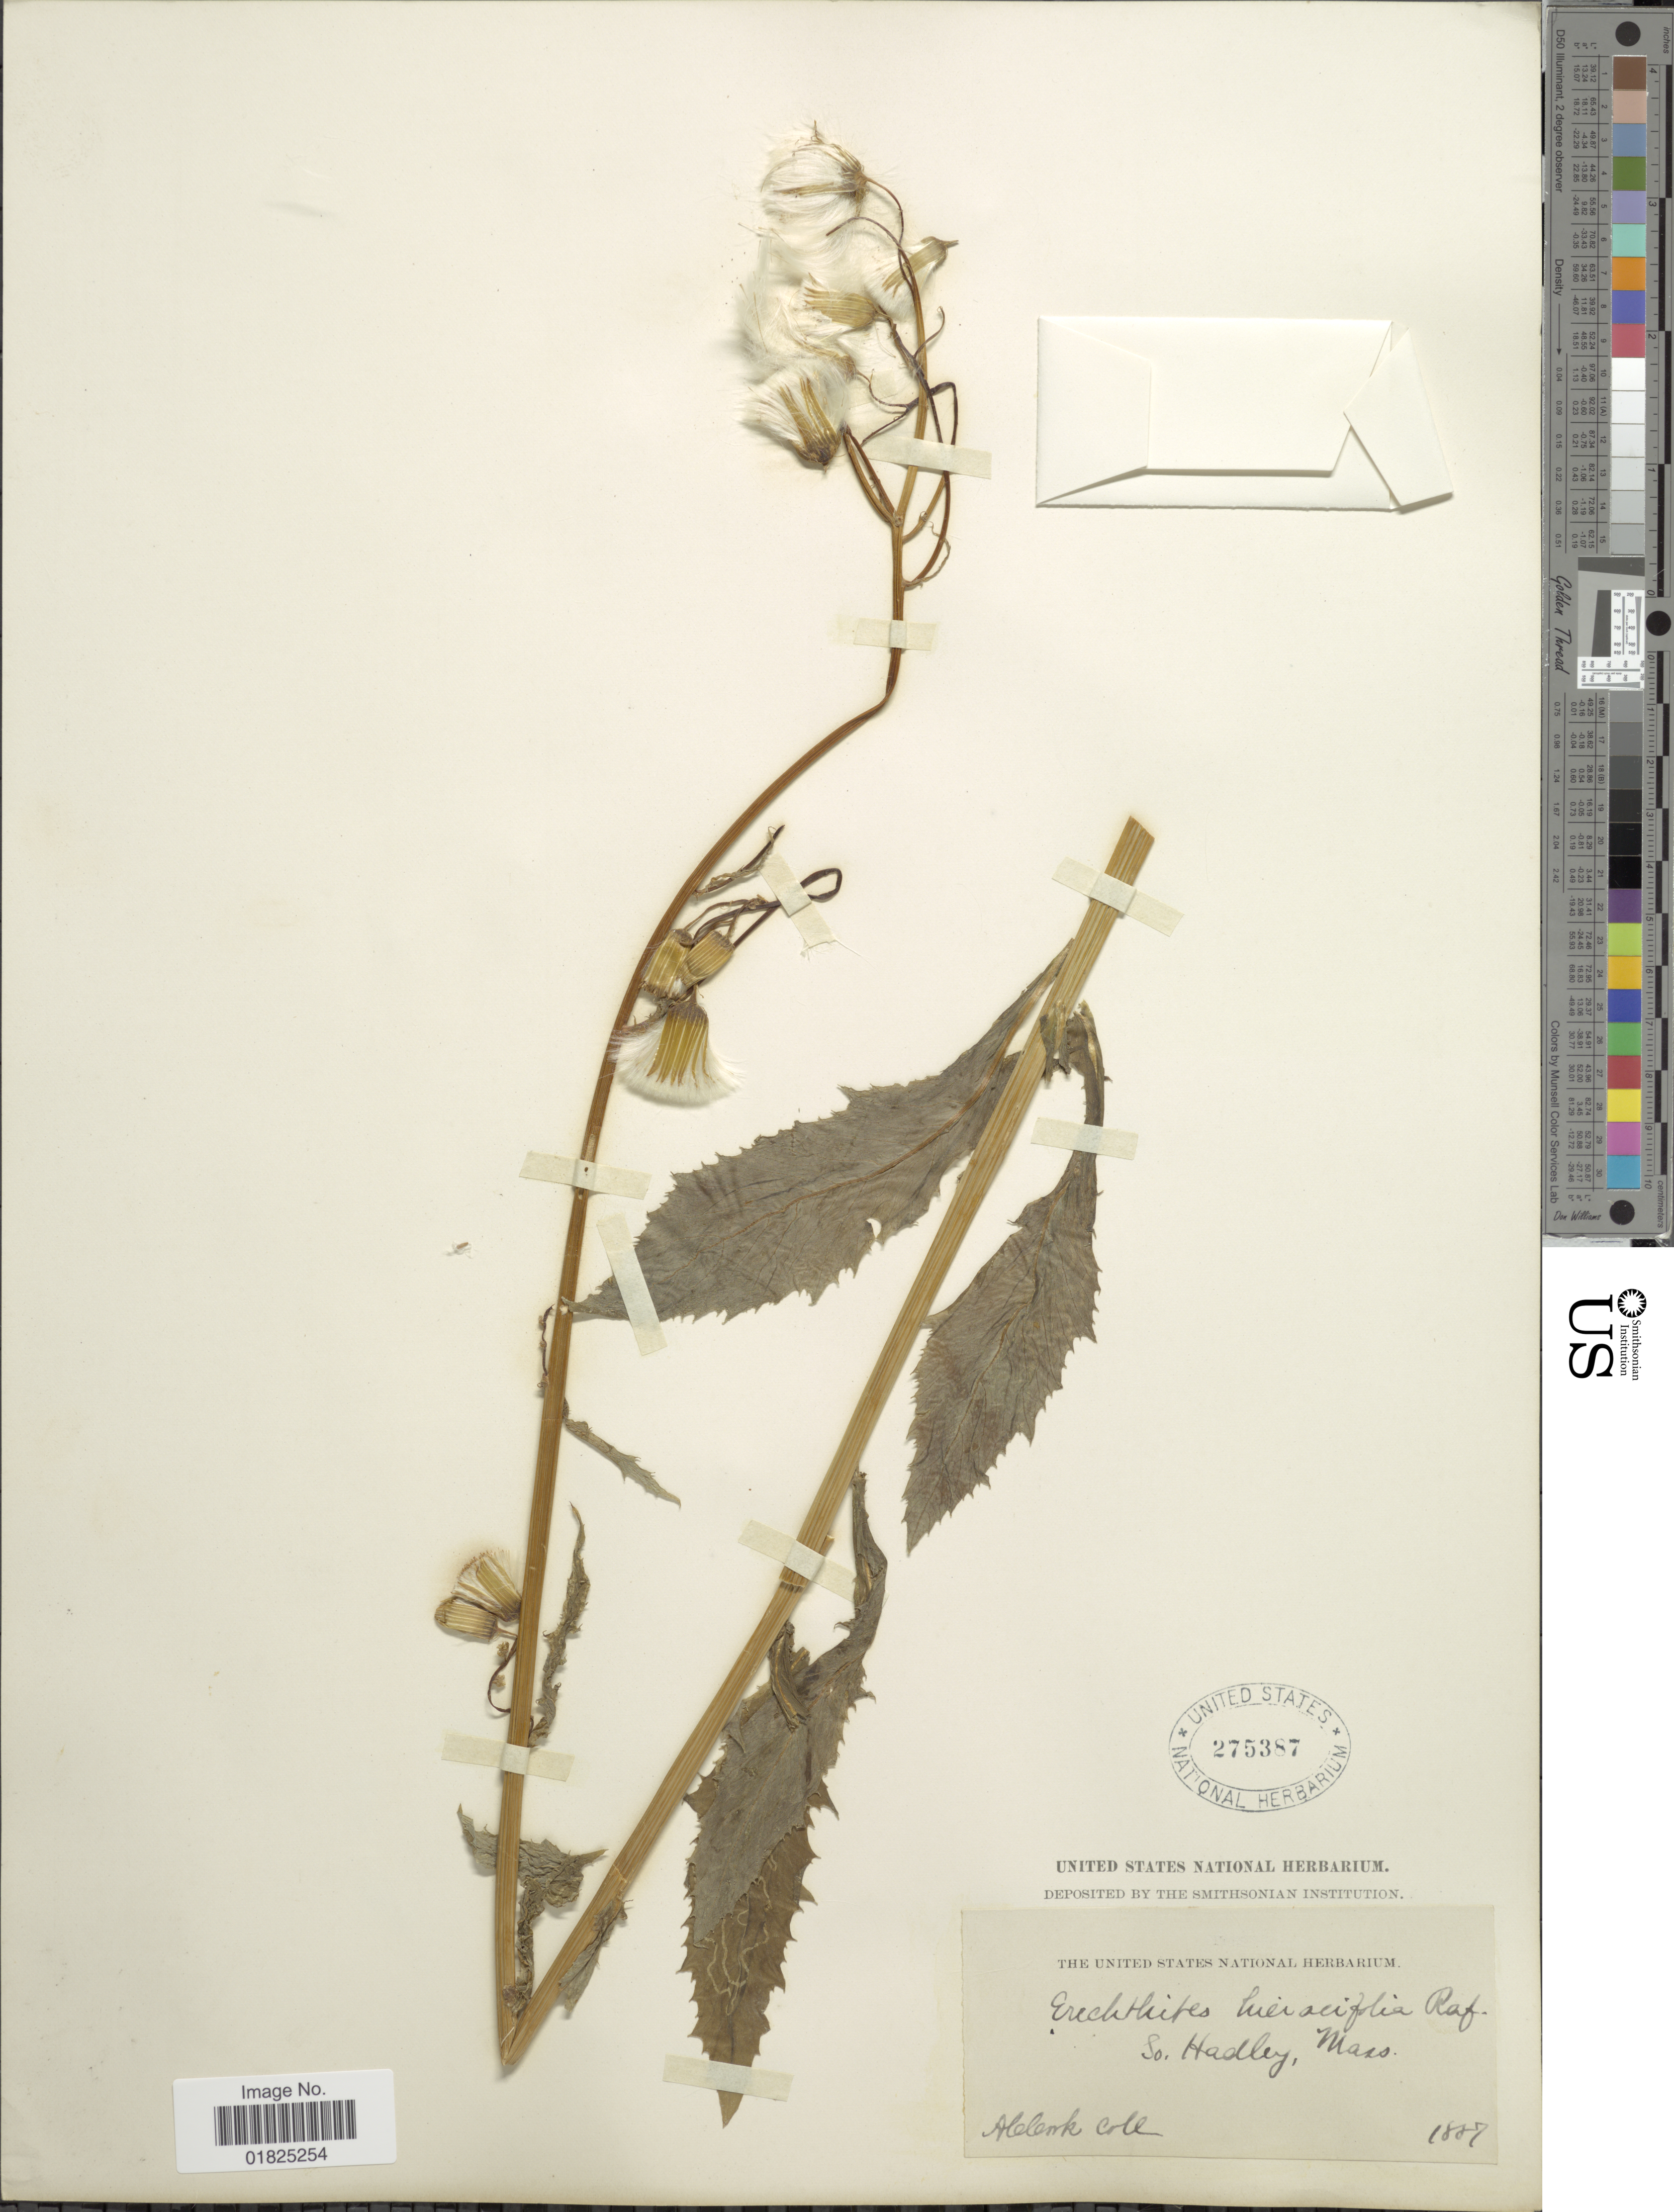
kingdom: Plantae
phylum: Tracheophyta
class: Magnoliopsida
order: Asterales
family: Asteraceae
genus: Erechtites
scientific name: Erechtites hieraciifolius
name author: (L.) Raf. ex DC.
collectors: A. Cook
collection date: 1887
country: United States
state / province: Massachusetts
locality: So. Hadley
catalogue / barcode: US 275387